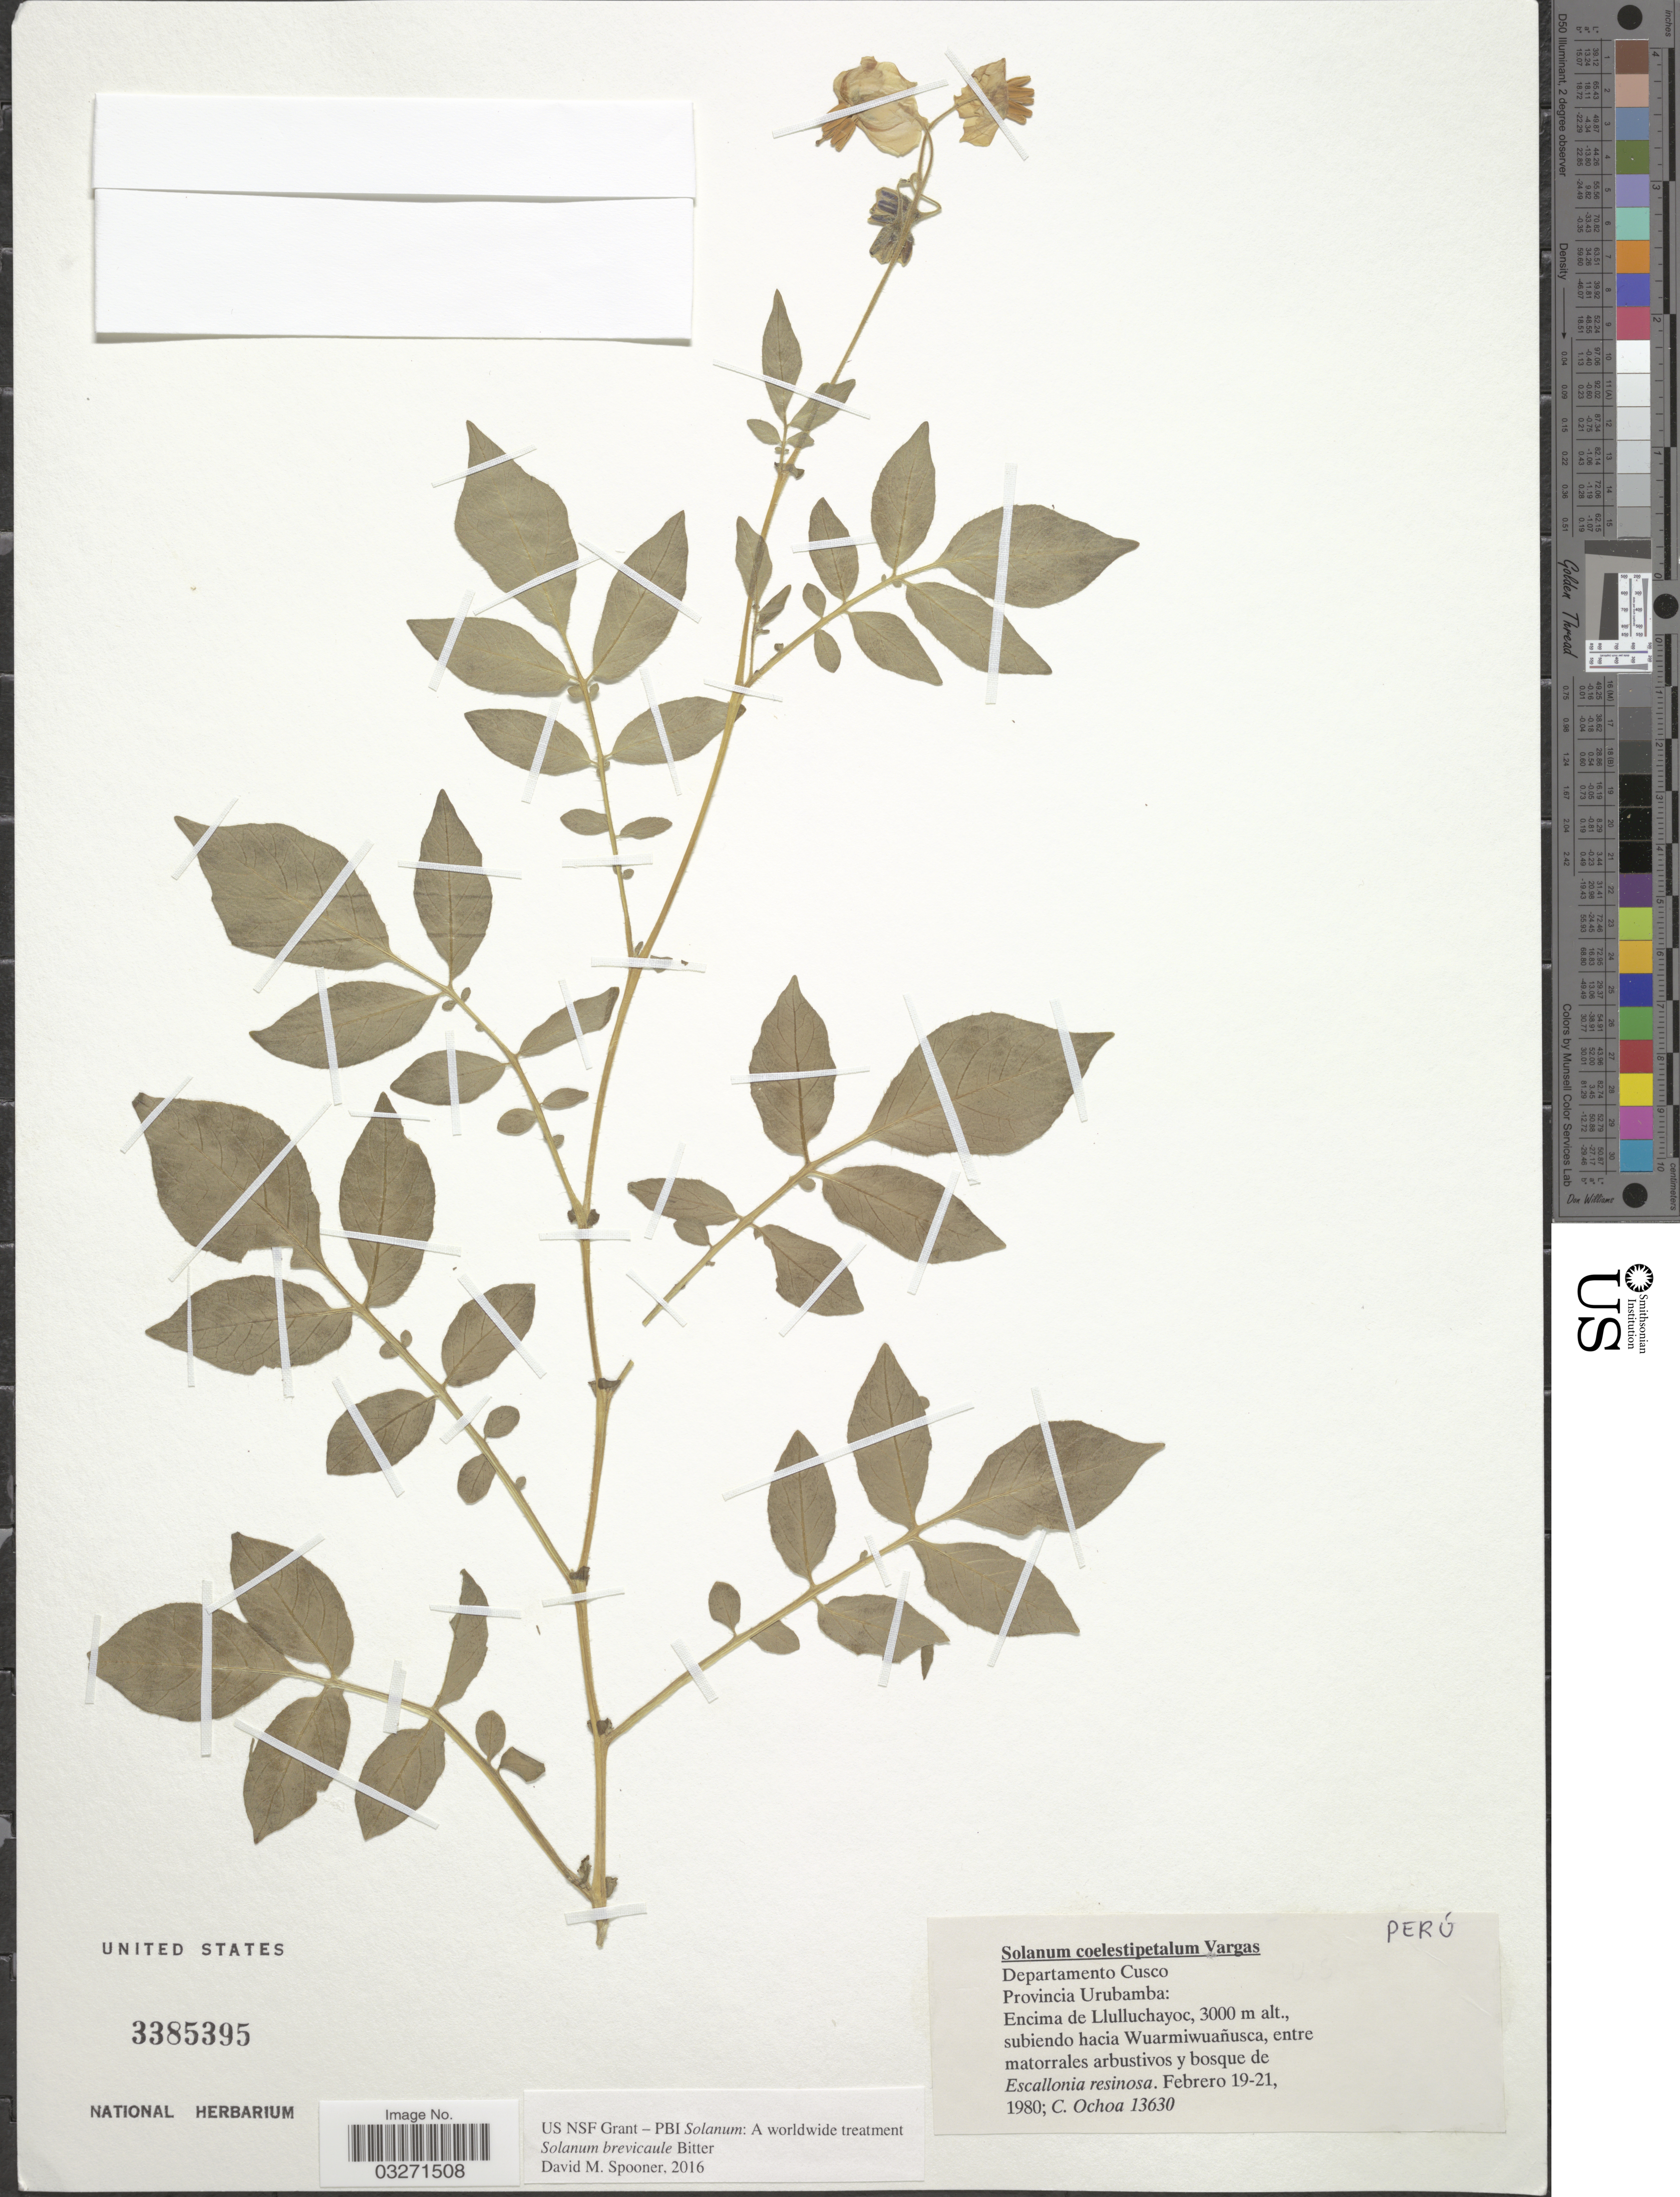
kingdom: Plantae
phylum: Tracheophyta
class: Magnoliopsida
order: Solanales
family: Solanaceae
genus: Solanum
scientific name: Solanum brevicaule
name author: Bitter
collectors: C. Ochoa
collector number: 13630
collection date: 1980-02-19/1980-02-21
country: Peru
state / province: Cusco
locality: Departamento Cusco. Provincia Urubamba: Encima de Llulluchayoc, subiendo hacia Wuarmiwuañusca.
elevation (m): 3000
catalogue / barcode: US 3385395